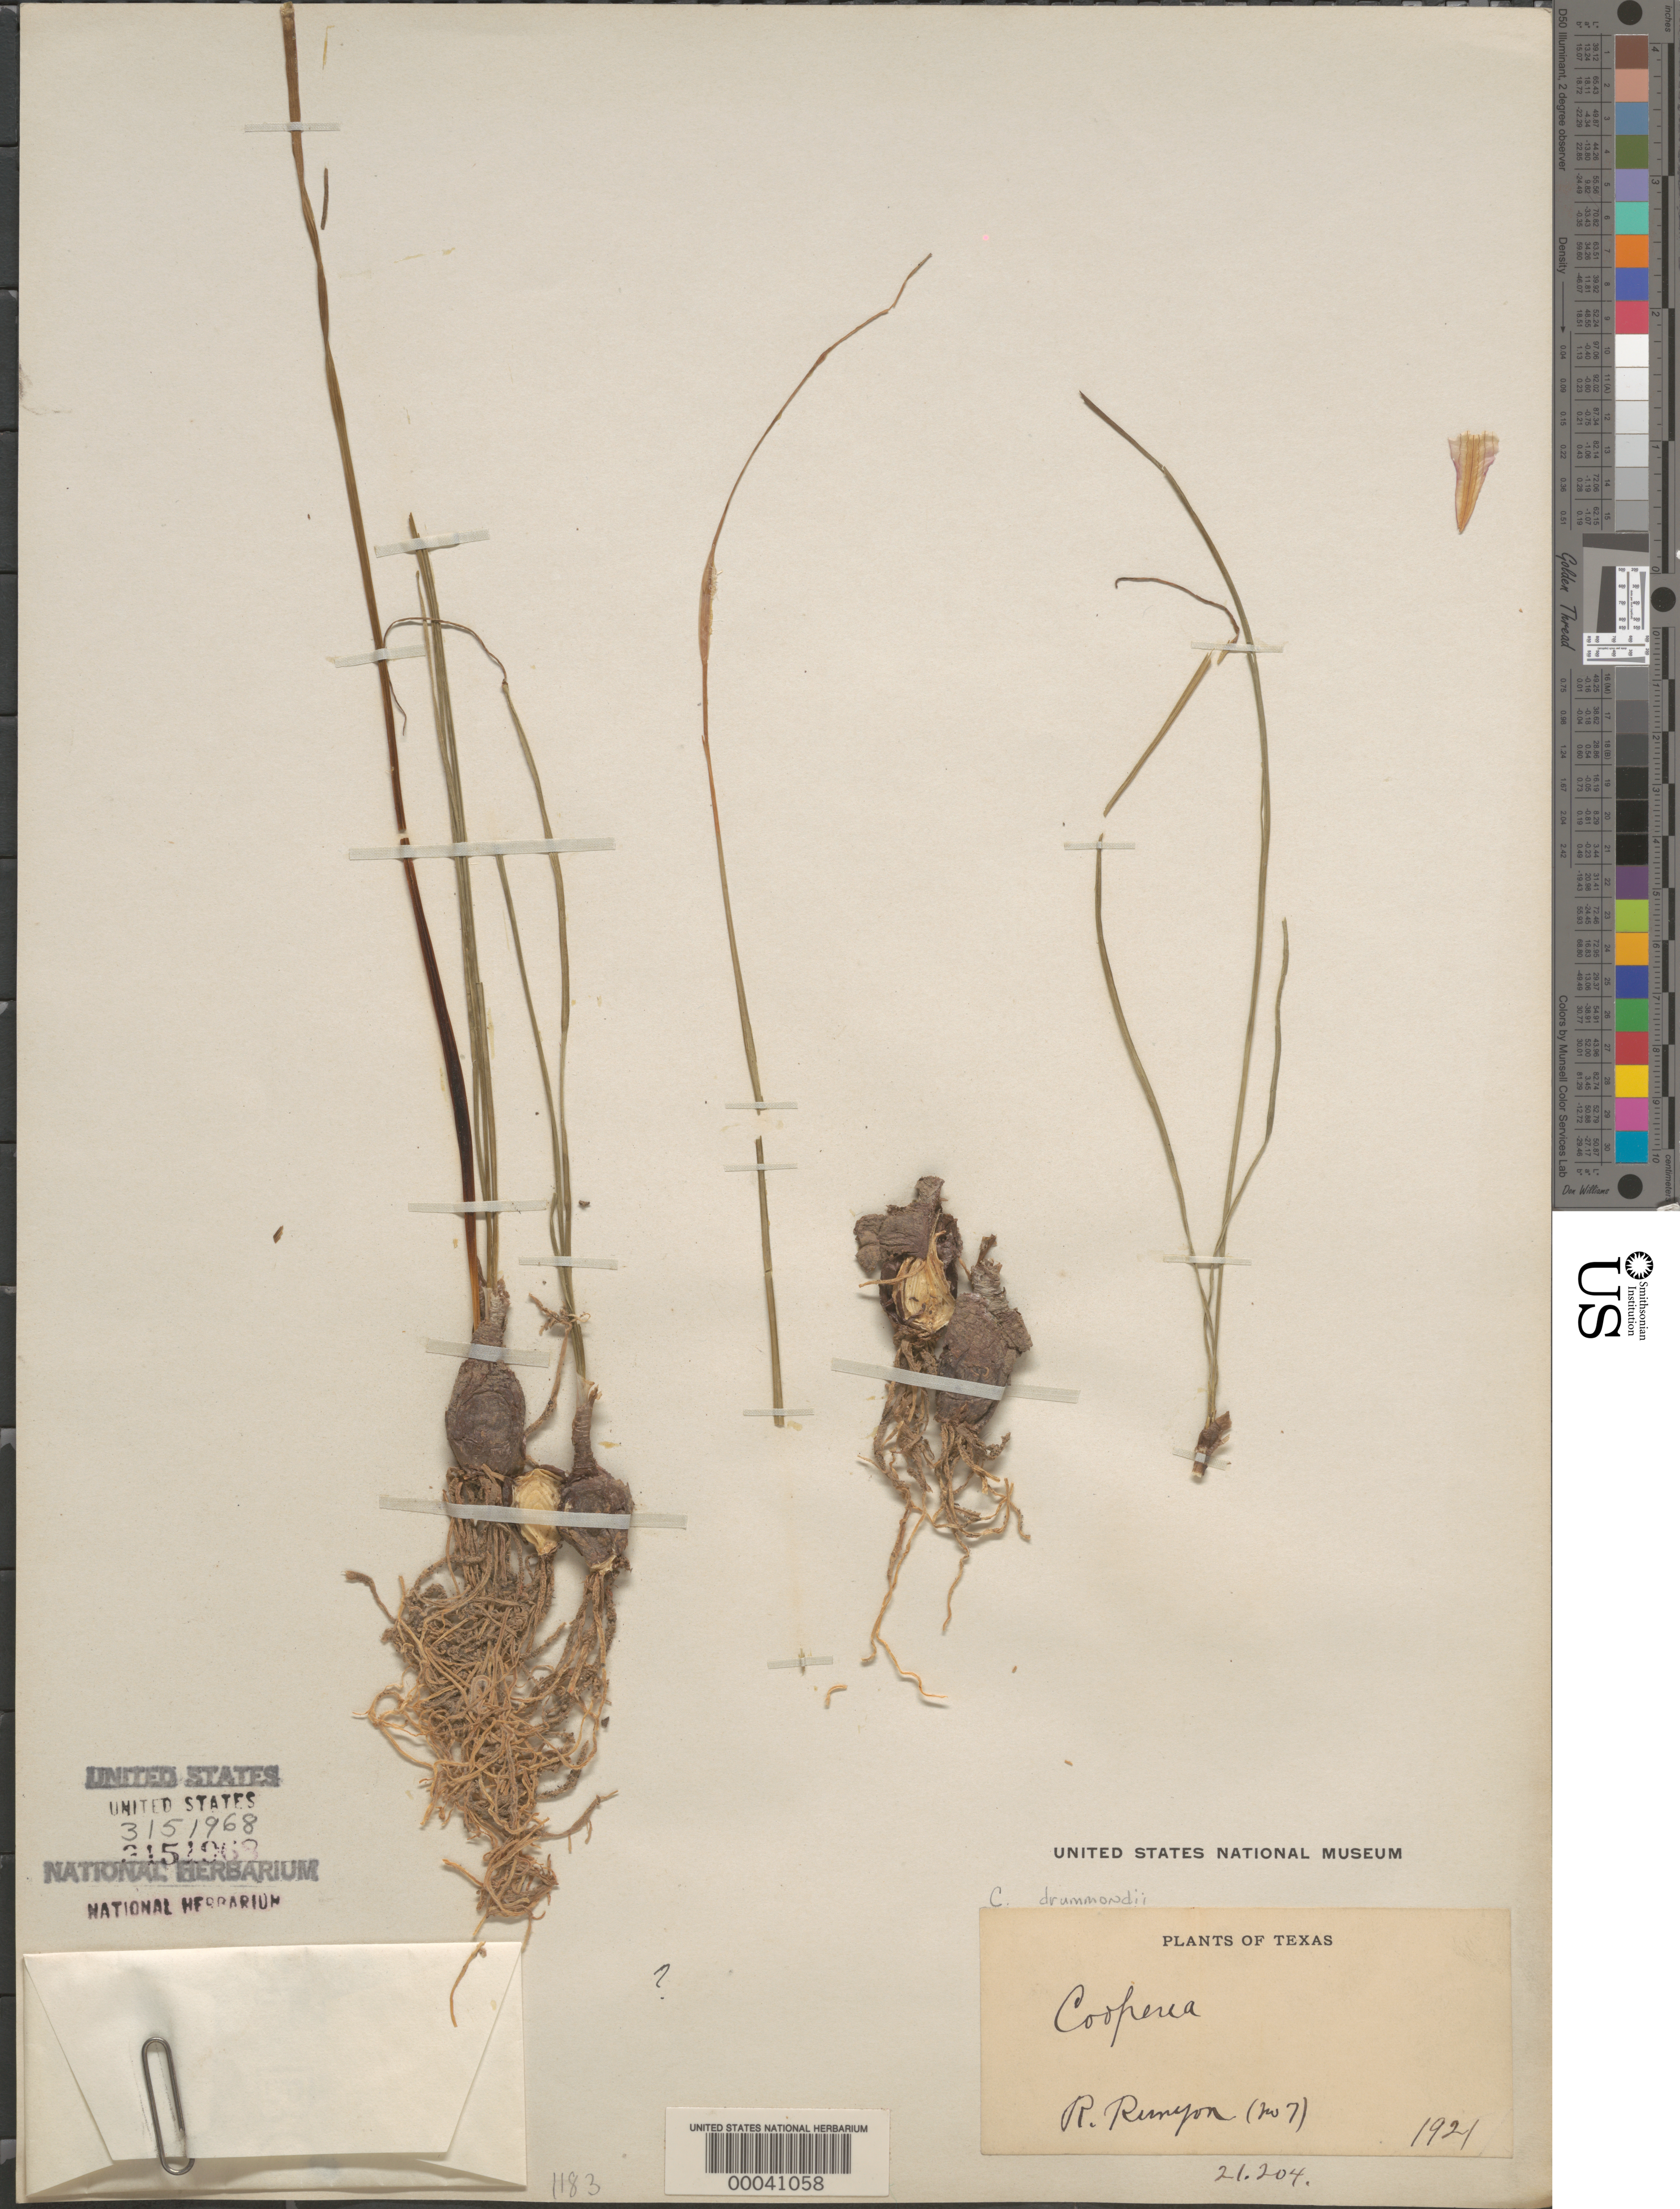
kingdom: Plantae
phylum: Tracheophyta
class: Liliopsida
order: Asparagales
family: Amaryllidaceae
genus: Zephyranthes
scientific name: Zephyranthes chlorosolen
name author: (Herb.) D. Dietr.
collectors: R. Runyon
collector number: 7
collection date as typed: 1921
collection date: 1921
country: United States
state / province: Texas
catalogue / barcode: US 3151968